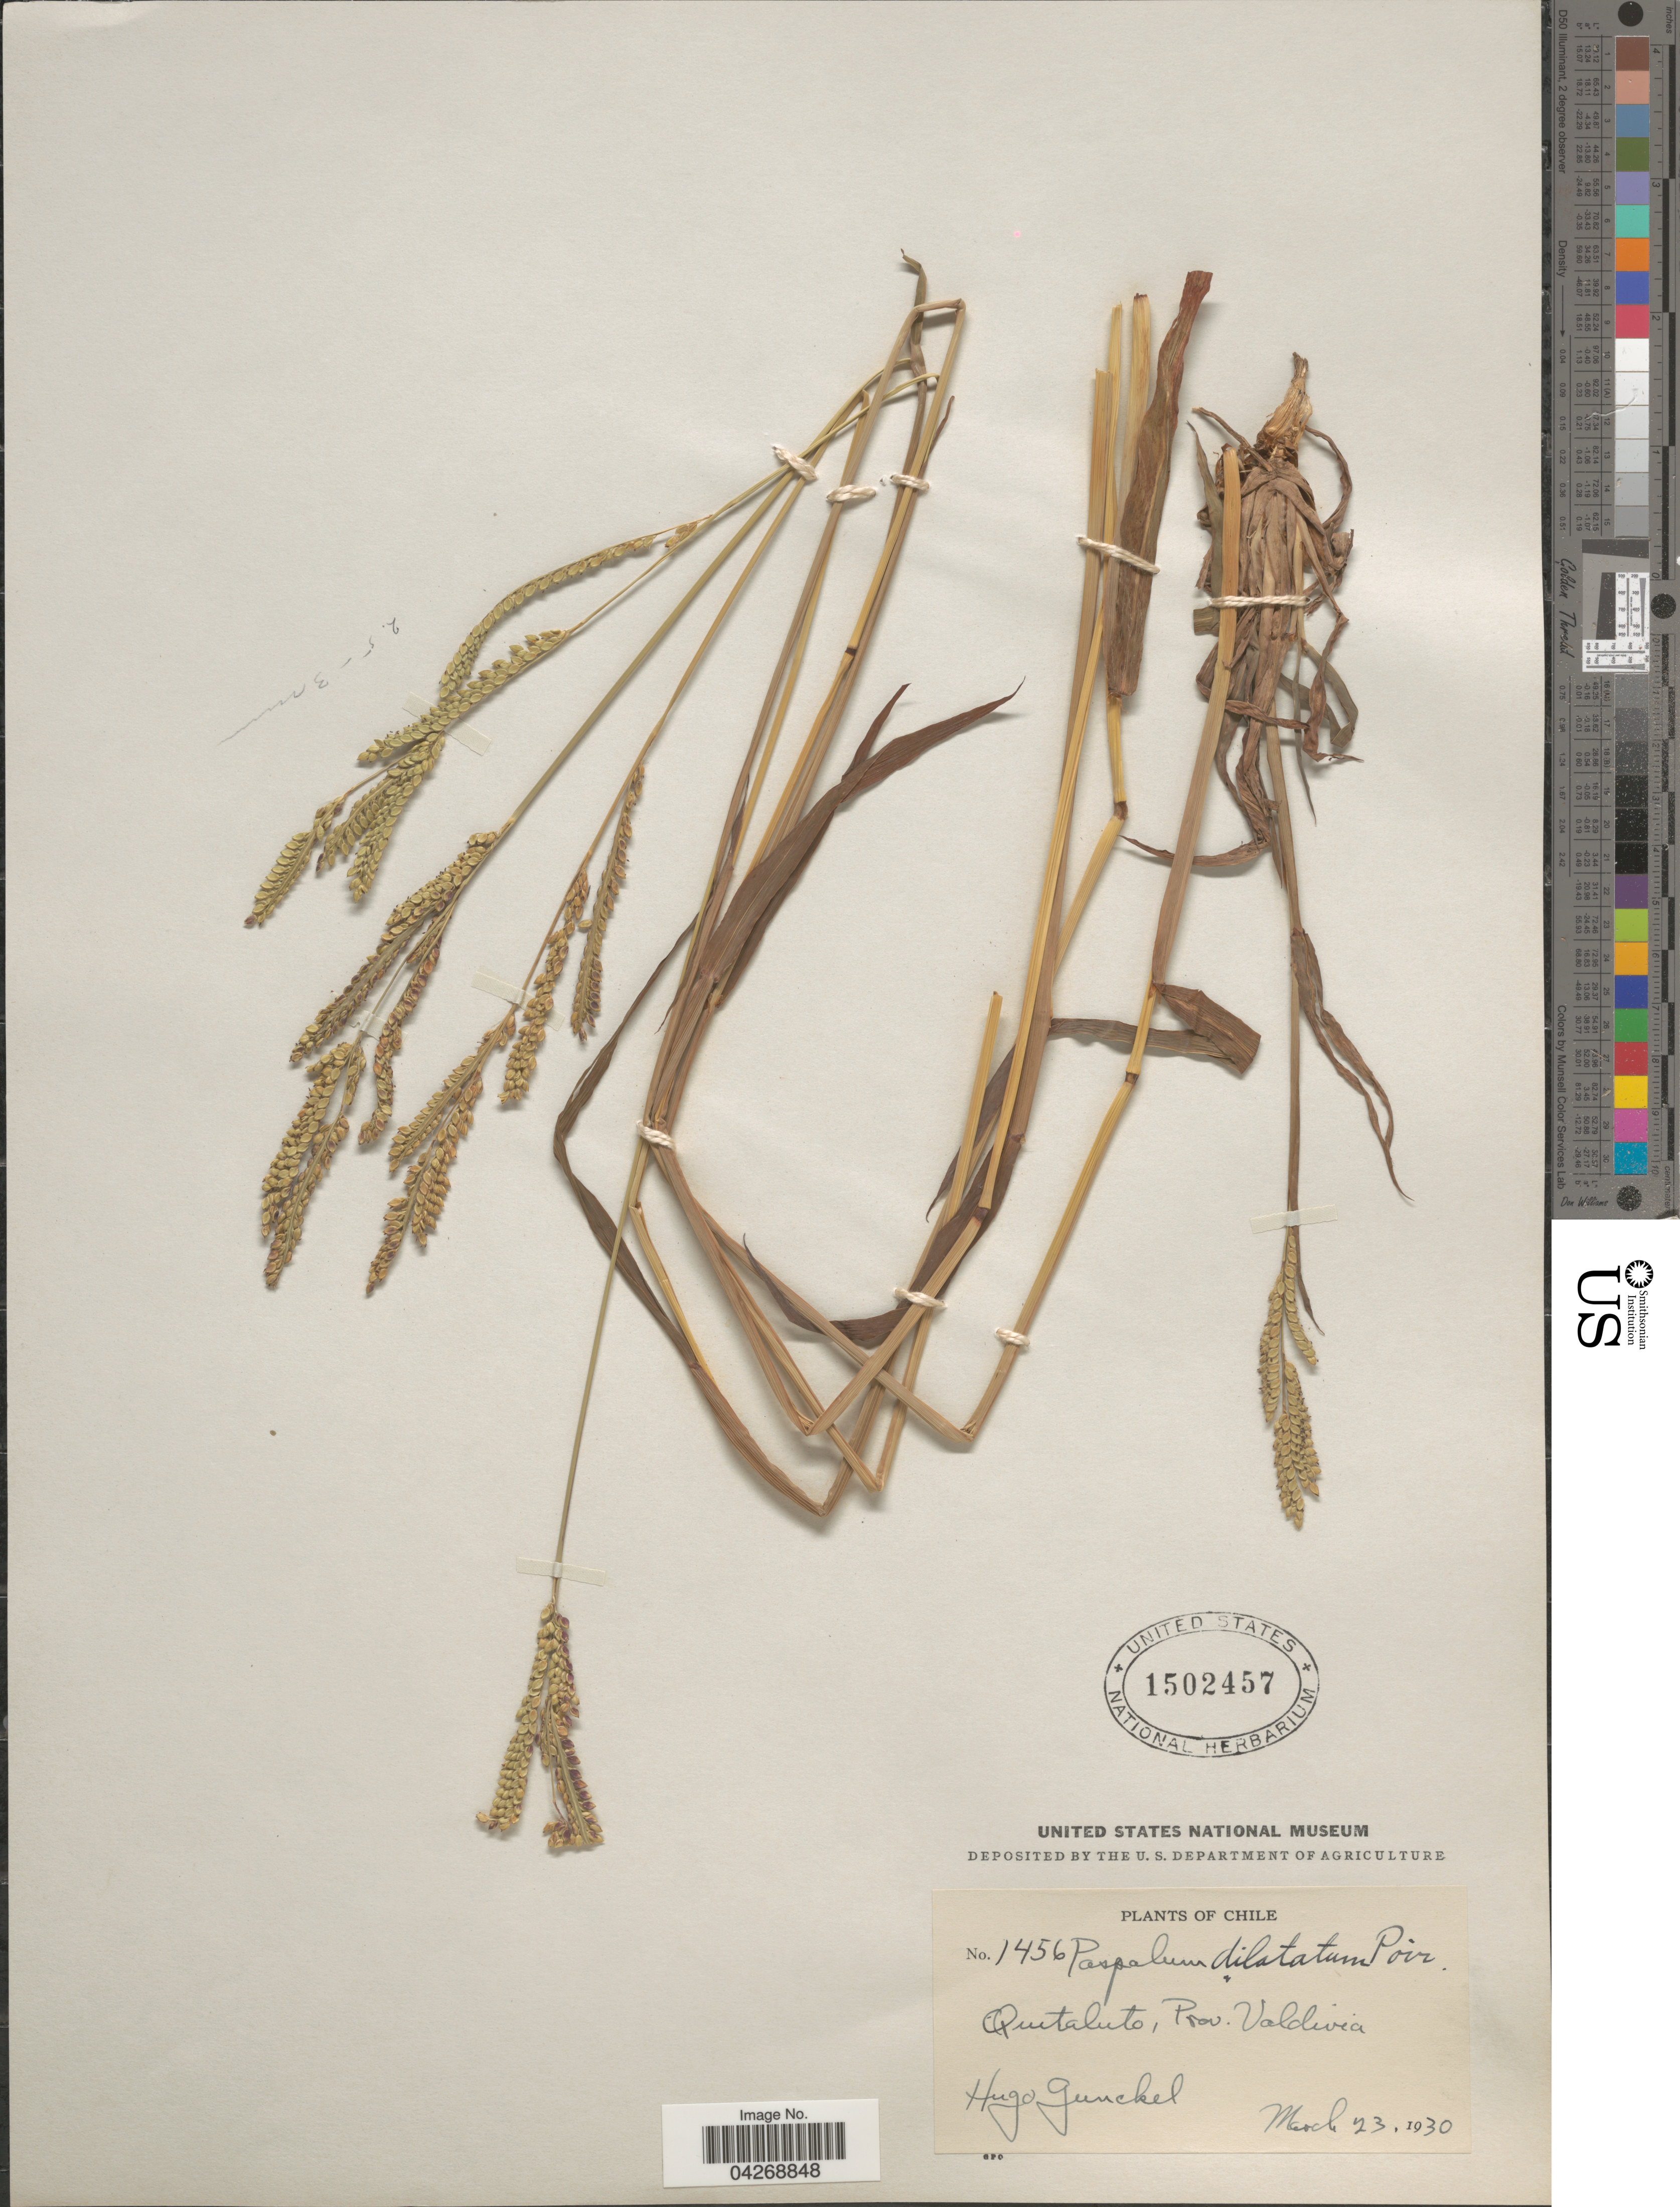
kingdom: Plantae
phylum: Tracheophyta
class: Liliopsida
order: Poales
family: Poaceae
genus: Paspalum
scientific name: Paspalum dasypleurum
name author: Kunze ex Desv. in Gay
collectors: H. Gunckel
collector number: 1456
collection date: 1930-03-23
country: Chile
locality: Quitaluto, Prov. Valdivia.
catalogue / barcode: US 1502457